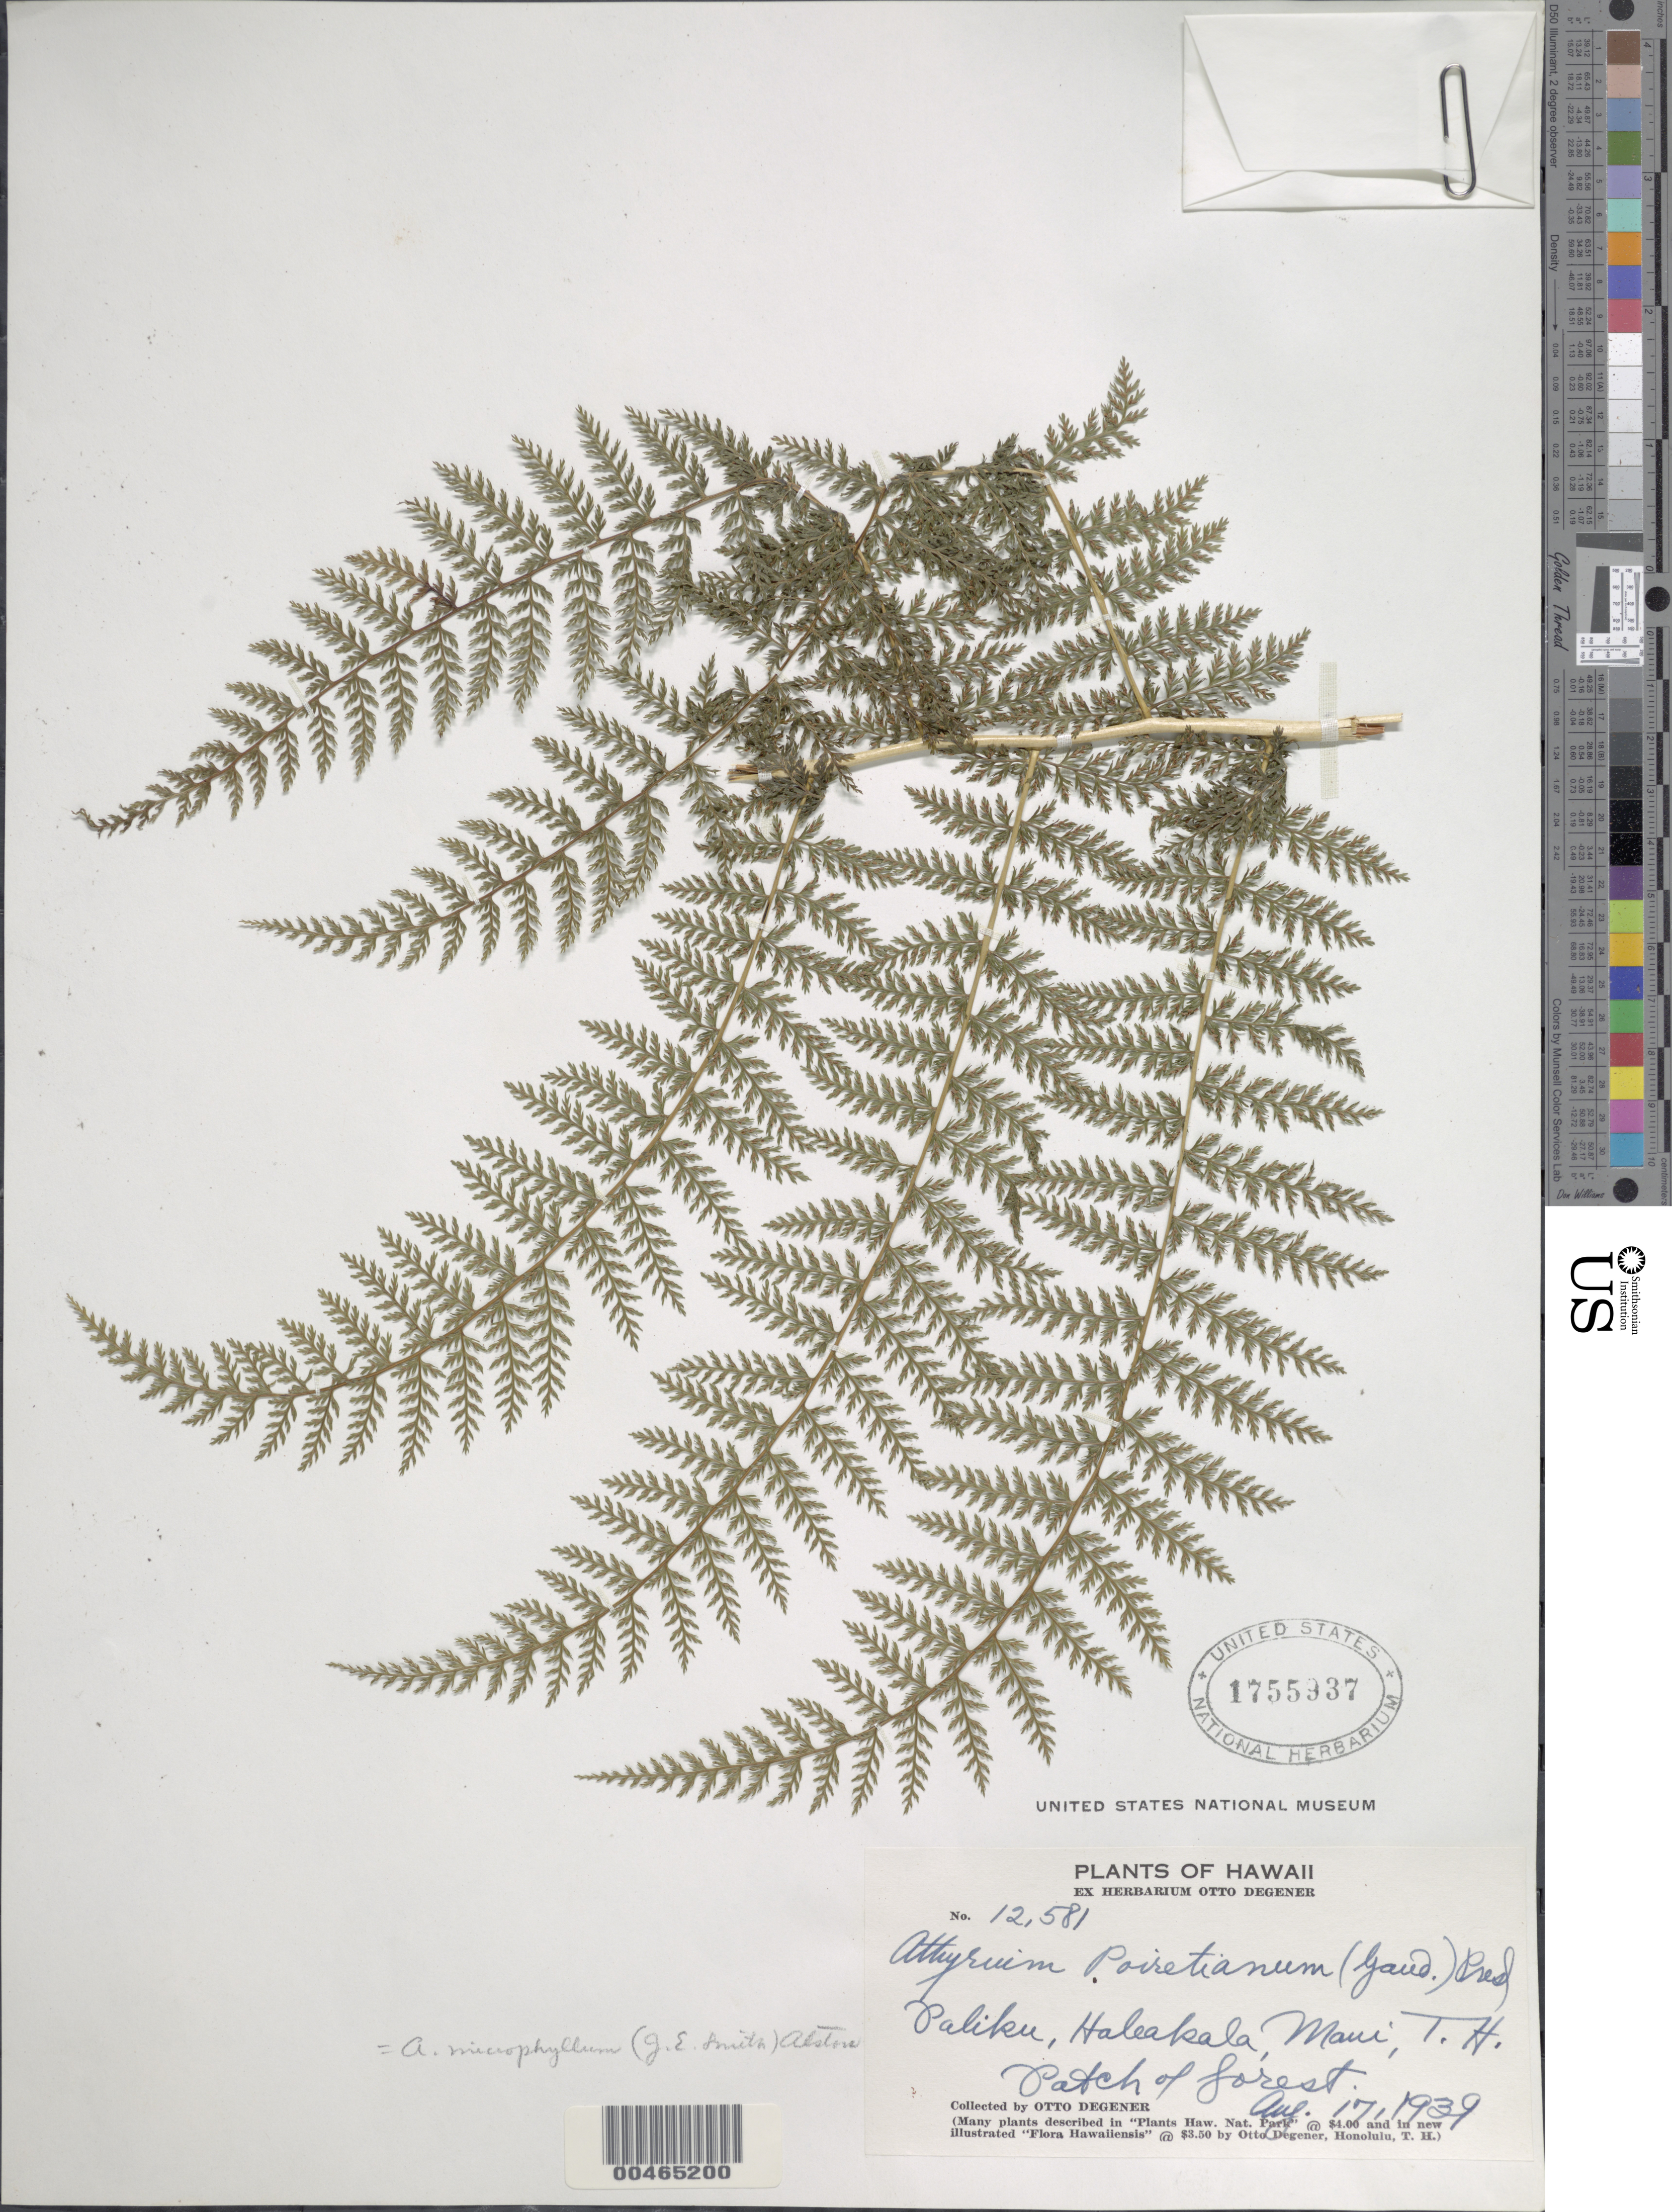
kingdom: Plantae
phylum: Tracheophyta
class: Polypodiopsida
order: Polypodiales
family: Athyriaceae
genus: Athyrium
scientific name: Athyrium microphyllum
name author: (Sm.) Alston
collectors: O. Degener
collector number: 12581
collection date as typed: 17 Aug 1939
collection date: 1939-08-17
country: United States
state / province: Hawaii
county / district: Maui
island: Maui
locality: Paliku, Haleakala, Maui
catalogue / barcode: US 1755937